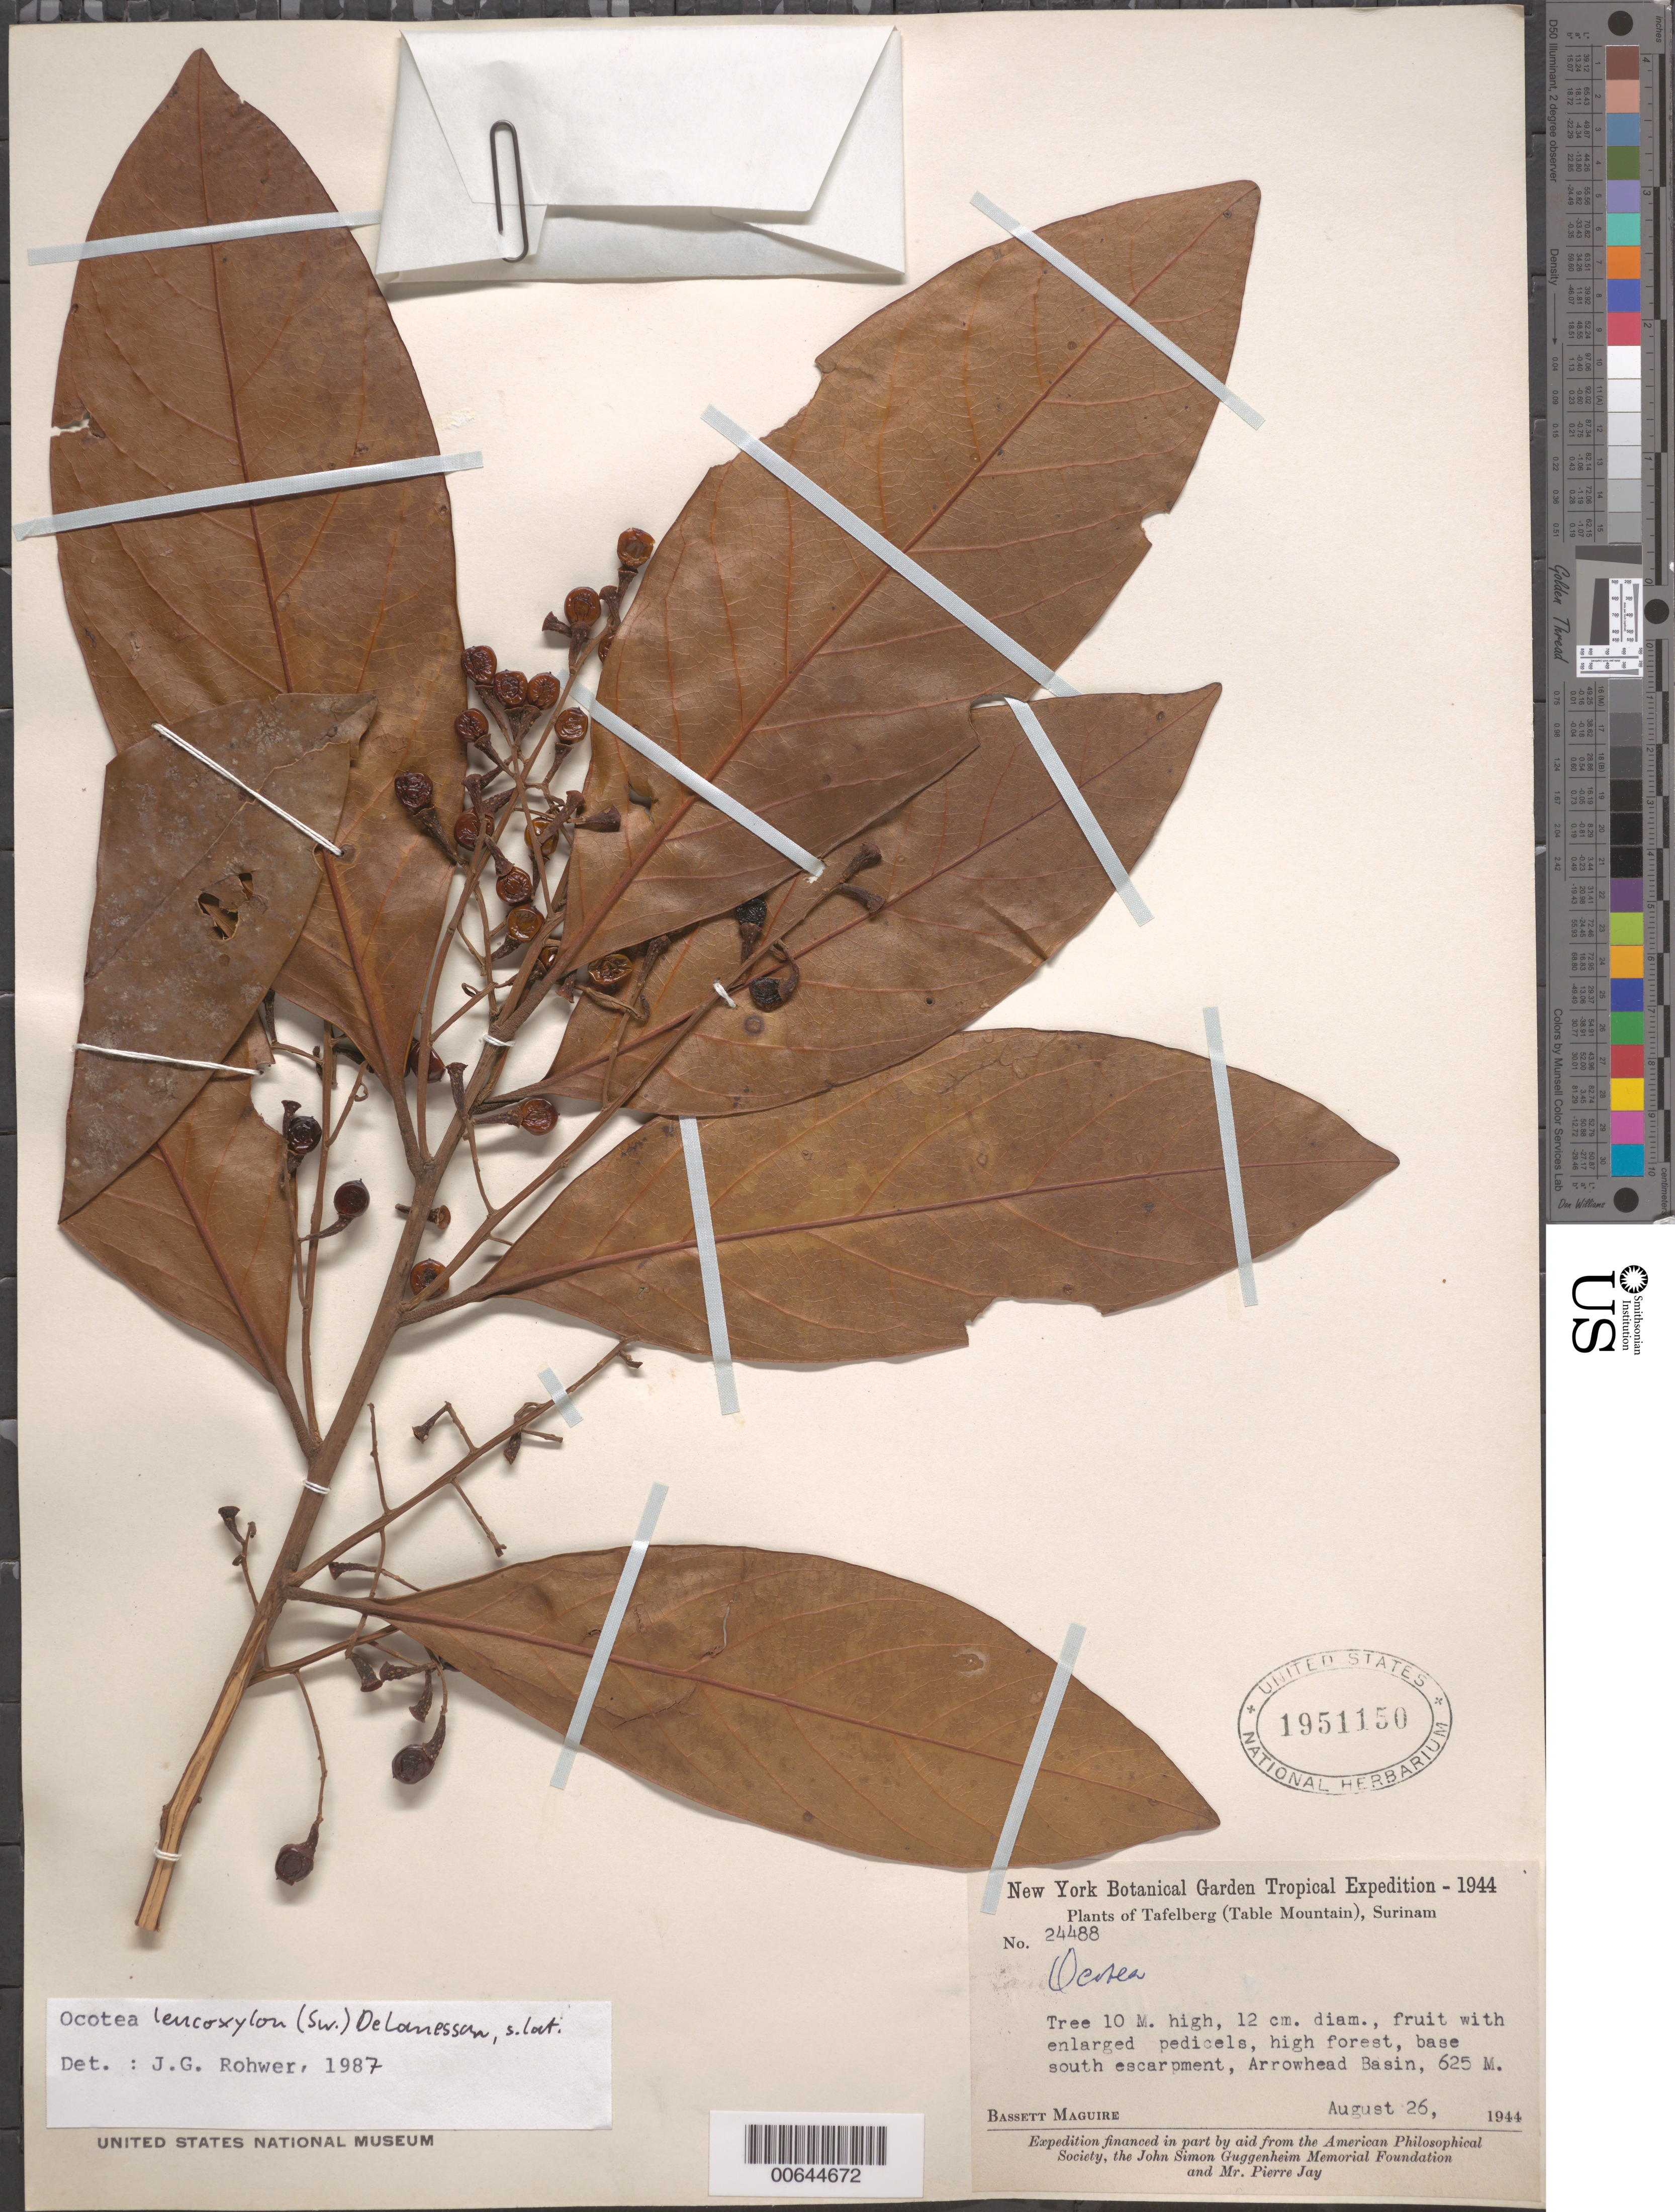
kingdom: Plantae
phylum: Tracheophyta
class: Magnoliopsida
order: Laurales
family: Lauraceae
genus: Ocotea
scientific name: Ocotea leucoxylon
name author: (Sw.) Laness.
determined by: Rohwer, J. G.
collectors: B. Maguire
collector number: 24488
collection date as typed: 26-Aug-44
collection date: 1944-08-26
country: Suriname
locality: Tafelberg (Table Mountain), Arrowhead Basin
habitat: High forest. S base escarpment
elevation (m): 625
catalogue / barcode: US 1951150